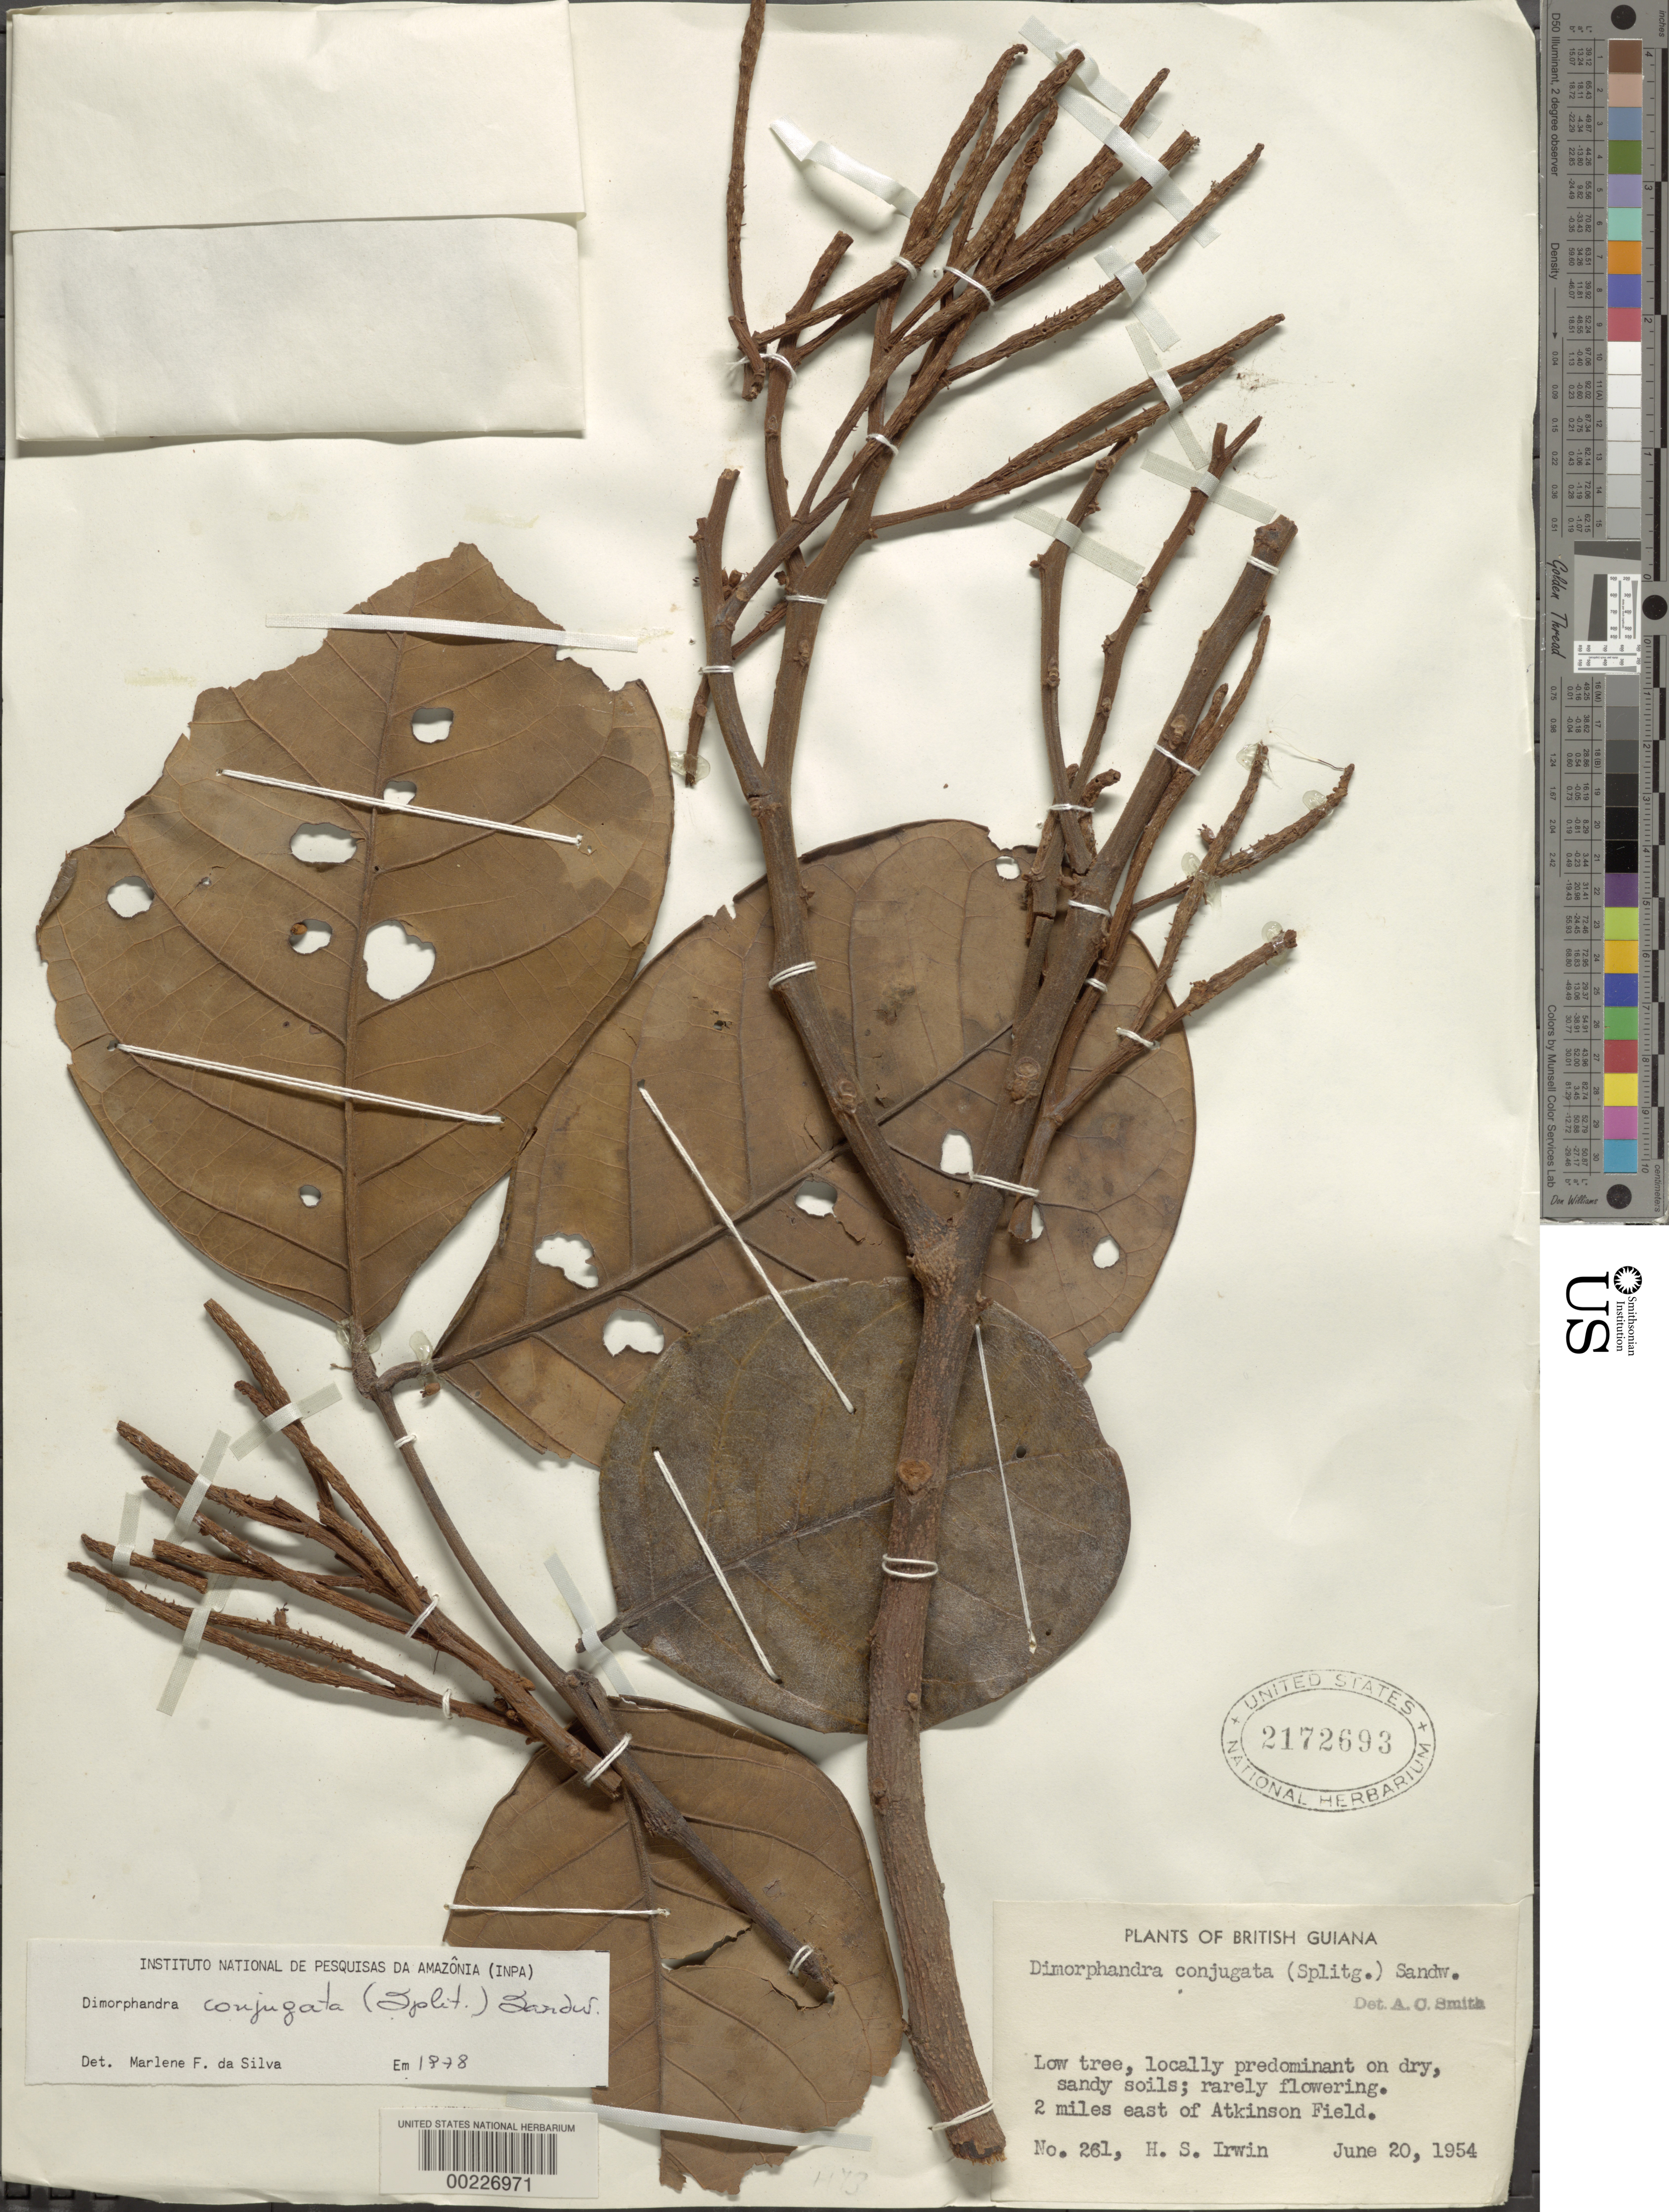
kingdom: Plantae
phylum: Tracheophyta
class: Magnoliopsida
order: Fabales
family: Fabaceae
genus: Dimorphandra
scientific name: Dimorphandra conjugata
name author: (Splitg.) Sandwith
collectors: H. Irwin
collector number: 261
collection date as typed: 20 Jun 1954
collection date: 1954-06-20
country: Guyana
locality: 2 mi e of atkinson field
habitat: Dry, sandy soils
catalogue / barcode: US 2172693